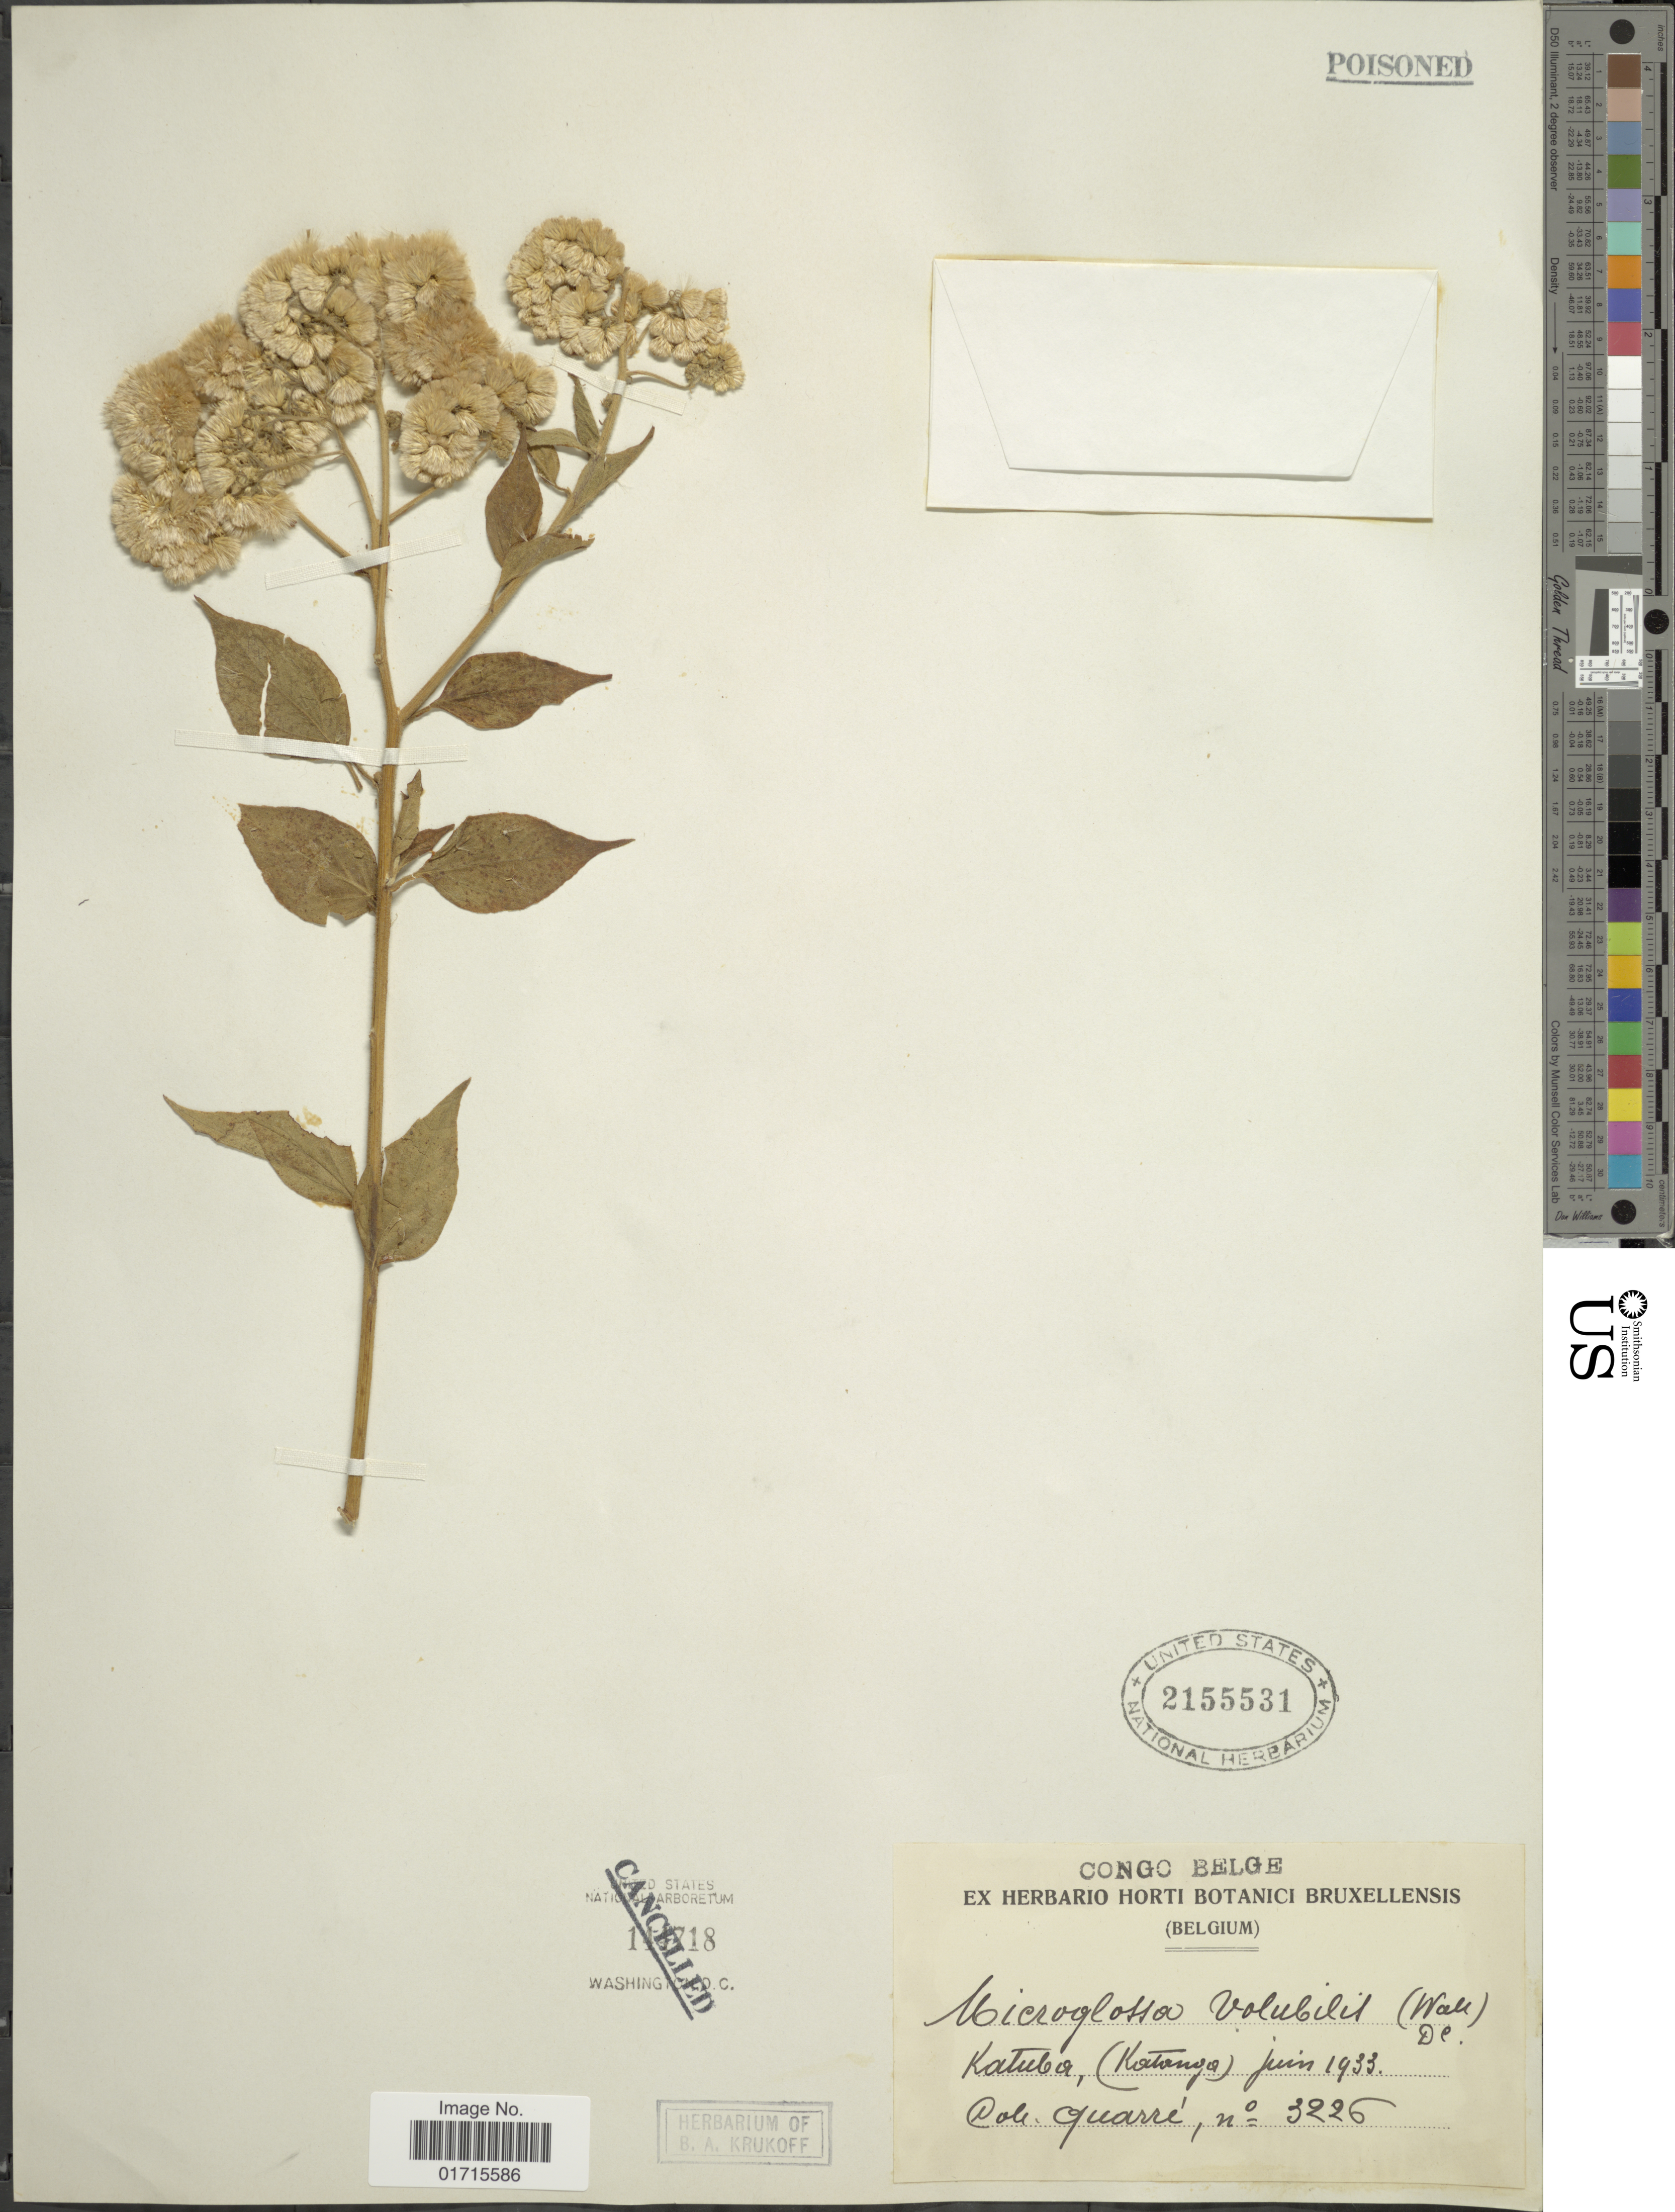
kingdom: Plantae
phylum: Tracheophyta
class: Magnoliopsida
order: Asterales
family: Asteraceae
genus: Microglossa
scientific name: Microglossa volubilis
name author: DC.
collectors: -. Guarre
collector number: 3226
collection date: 1933-06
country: Congo, Democratic Republic of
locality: Congo Belge. Katuba, (Katonga)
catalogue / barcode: US 2155531